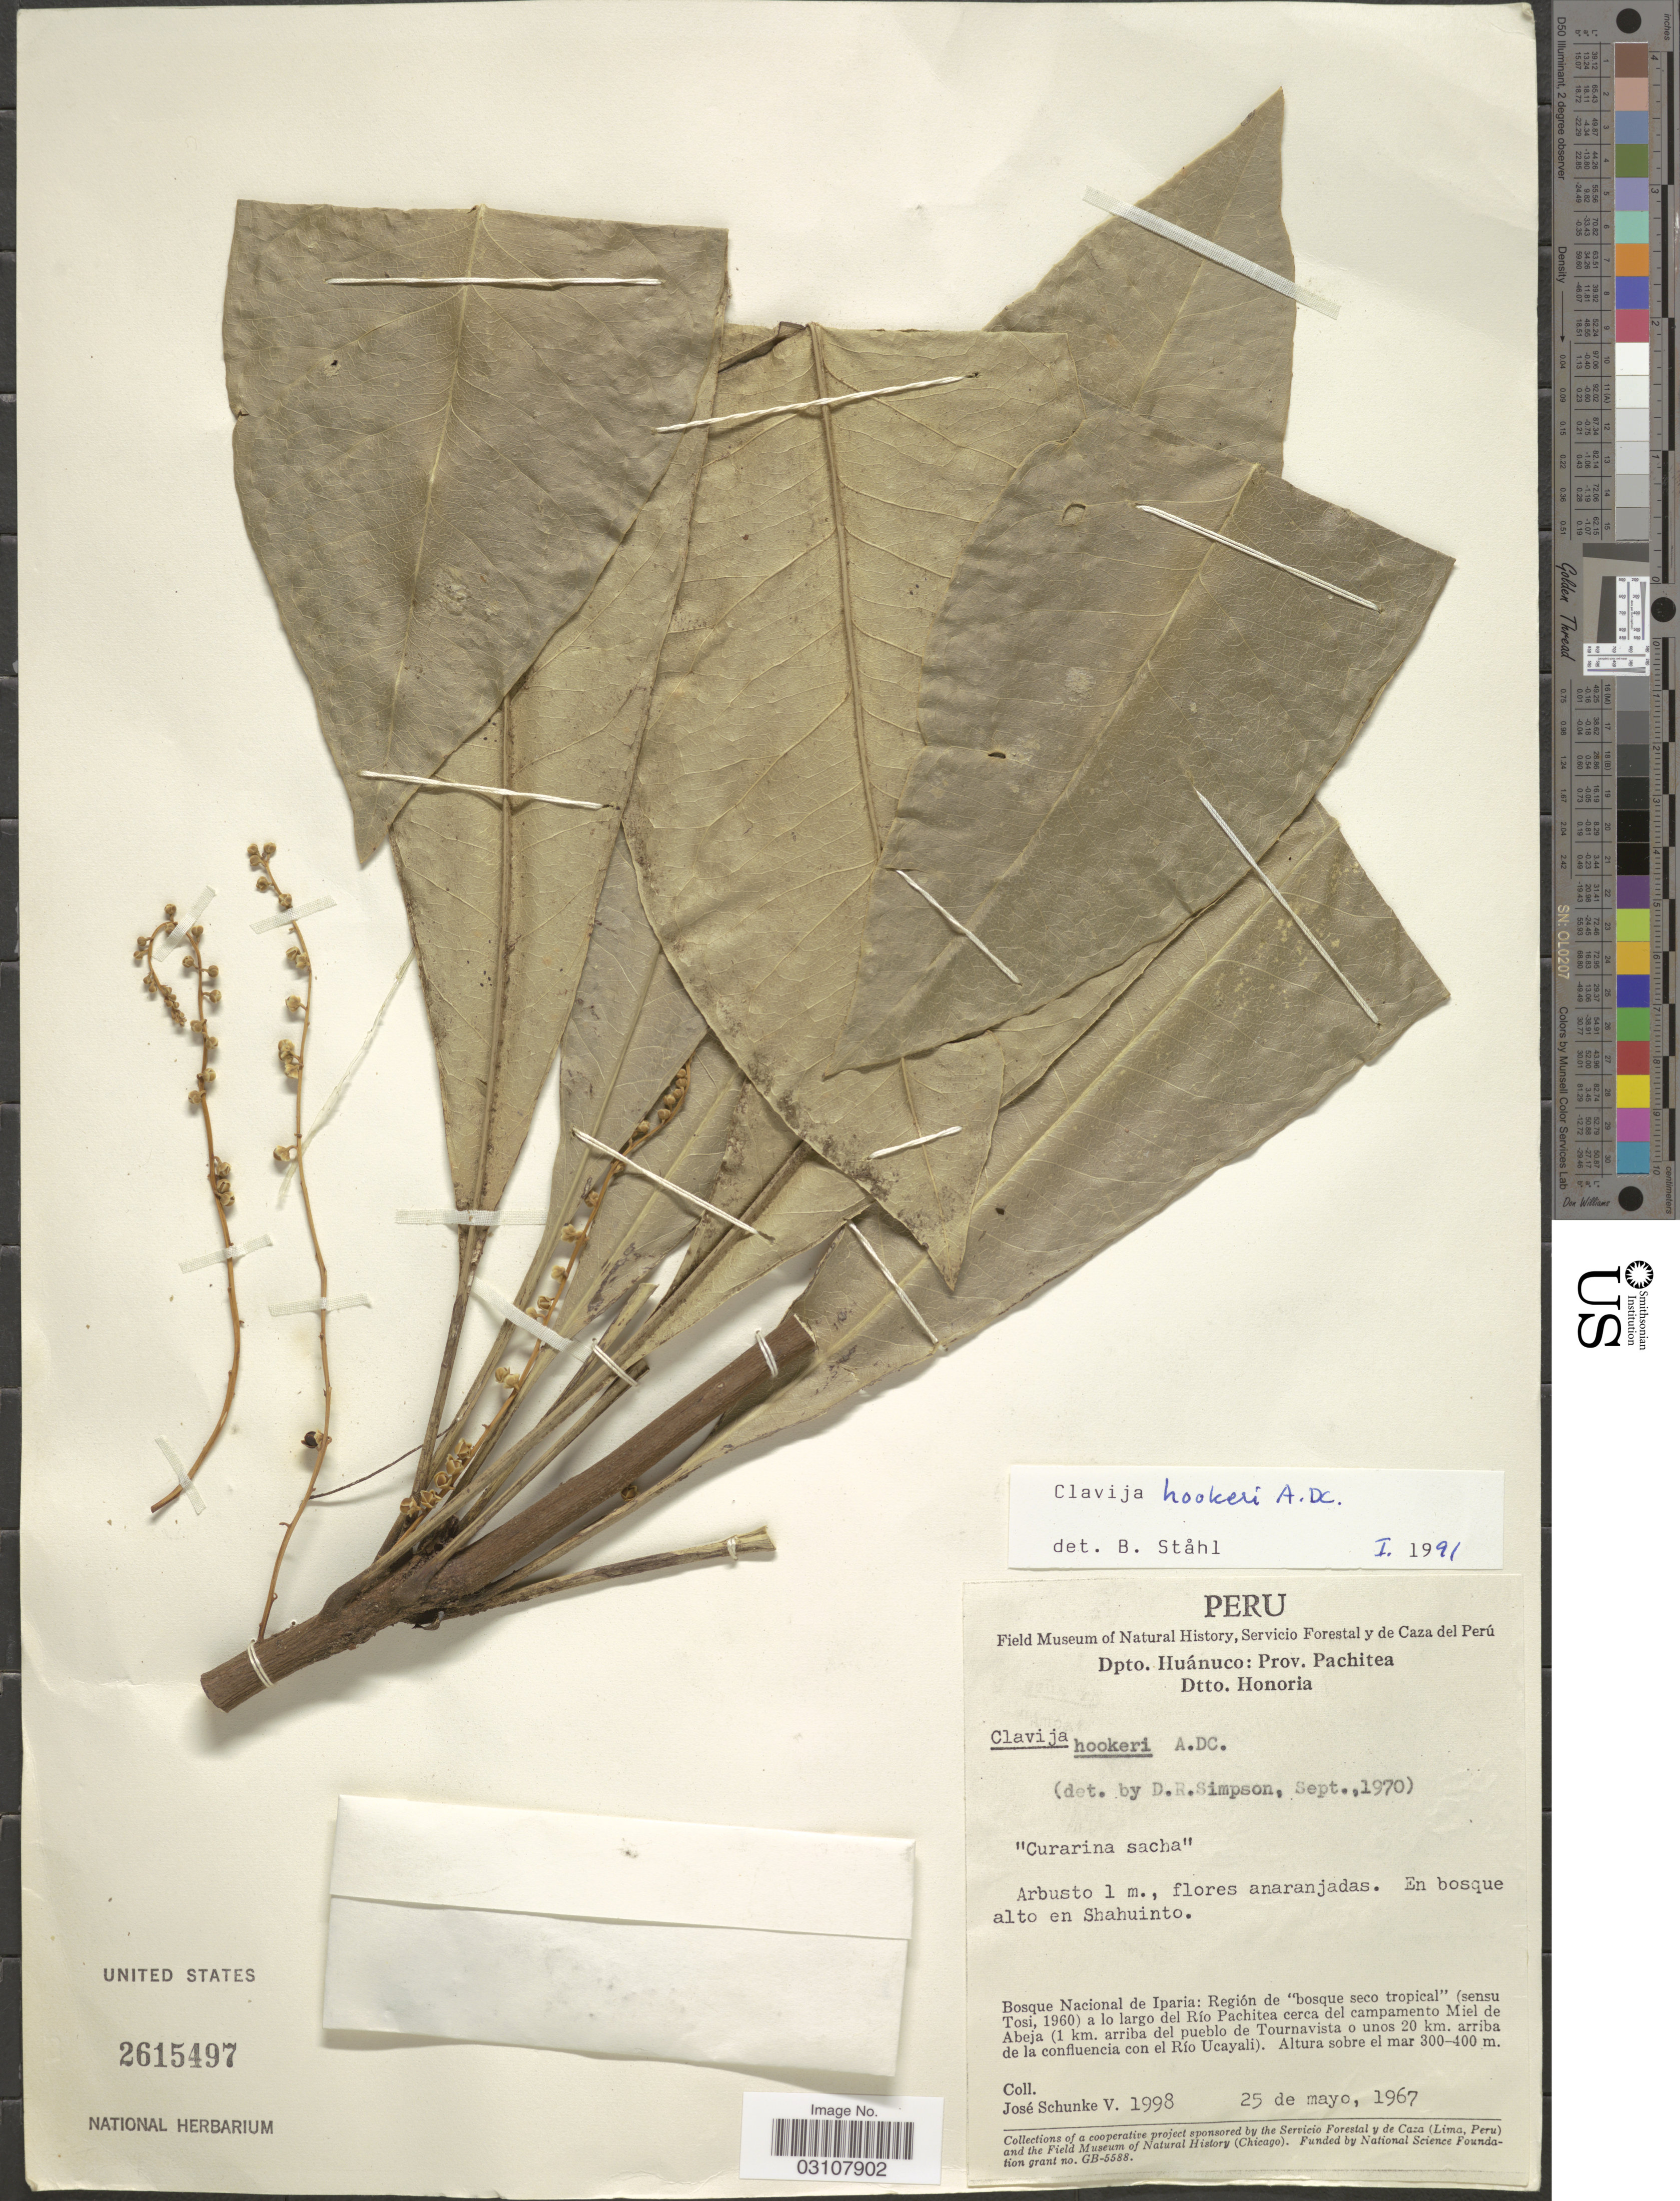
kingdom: Plantae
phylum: Tracheophyta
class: Magnoliopsida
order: Ericales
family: Primulaceae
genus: Clavija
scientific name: Clavija hookeri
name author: A. DC.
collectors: J. Schunke Vigo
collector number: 1998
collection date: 1967-05-25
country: Peru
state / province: Huánuco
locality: Dpto. Huánuco: Prov. Pachitea. Dtto. Honoria. Bosque Nacional de Iparia: Región de "bosque seco tropical" (sensu Tosi, 1960) a lo largo del Río Pachitea cerca del campamento Miel de Abeja (1 km. arriba del pueblo de Tournavista o unos 20 km. arriba de la confluencia con el Río Ucayali). En bosque alto en Shahuinto.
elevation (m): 300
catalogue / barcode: US 2615497